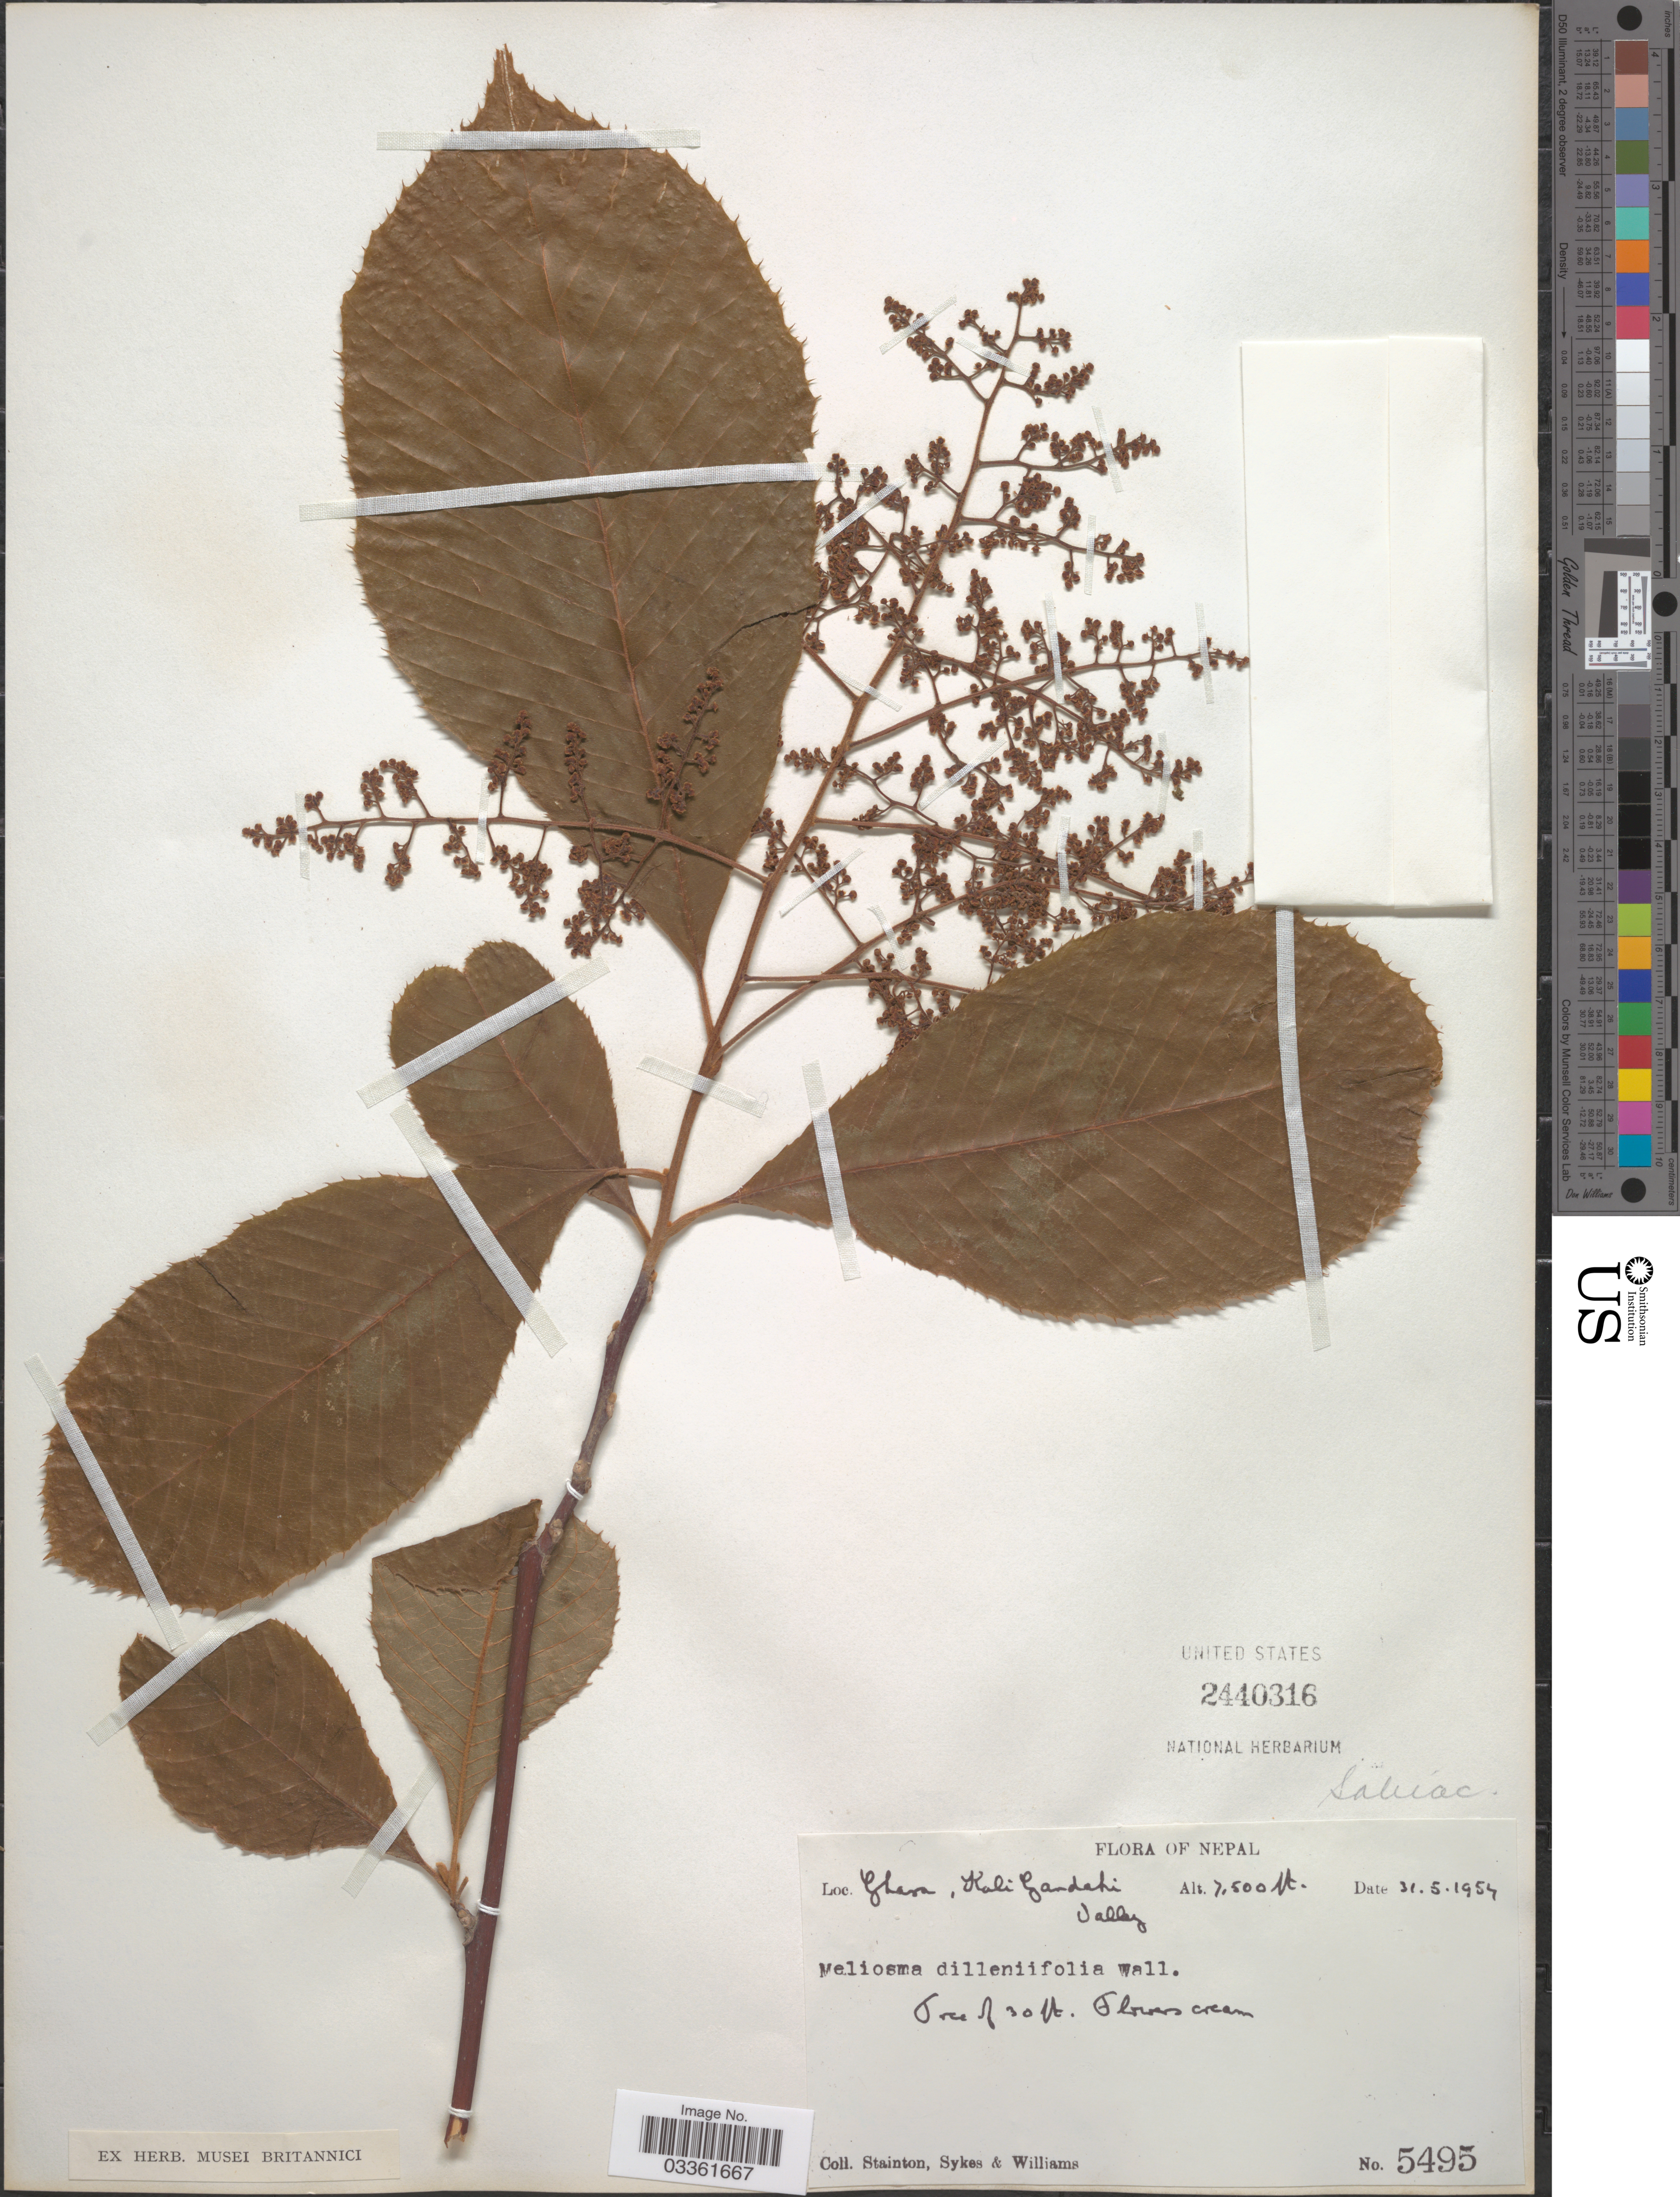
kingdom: Plantae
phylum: Tracheophyta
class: Magnoliopsida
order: Proteales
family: Sabiaceae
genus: Meliosma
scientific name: Meliosma dilleniifolia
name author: (Wall. ex Wight & Arn.) Walp.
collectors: -. Stainton, Sykes, -- & -- Williams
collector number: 5495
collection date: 1954-05-31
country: Nepal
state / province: Gandaki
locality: Ghara, Kali Gandaki Valley.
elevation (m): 2286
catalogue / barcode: US 2440316